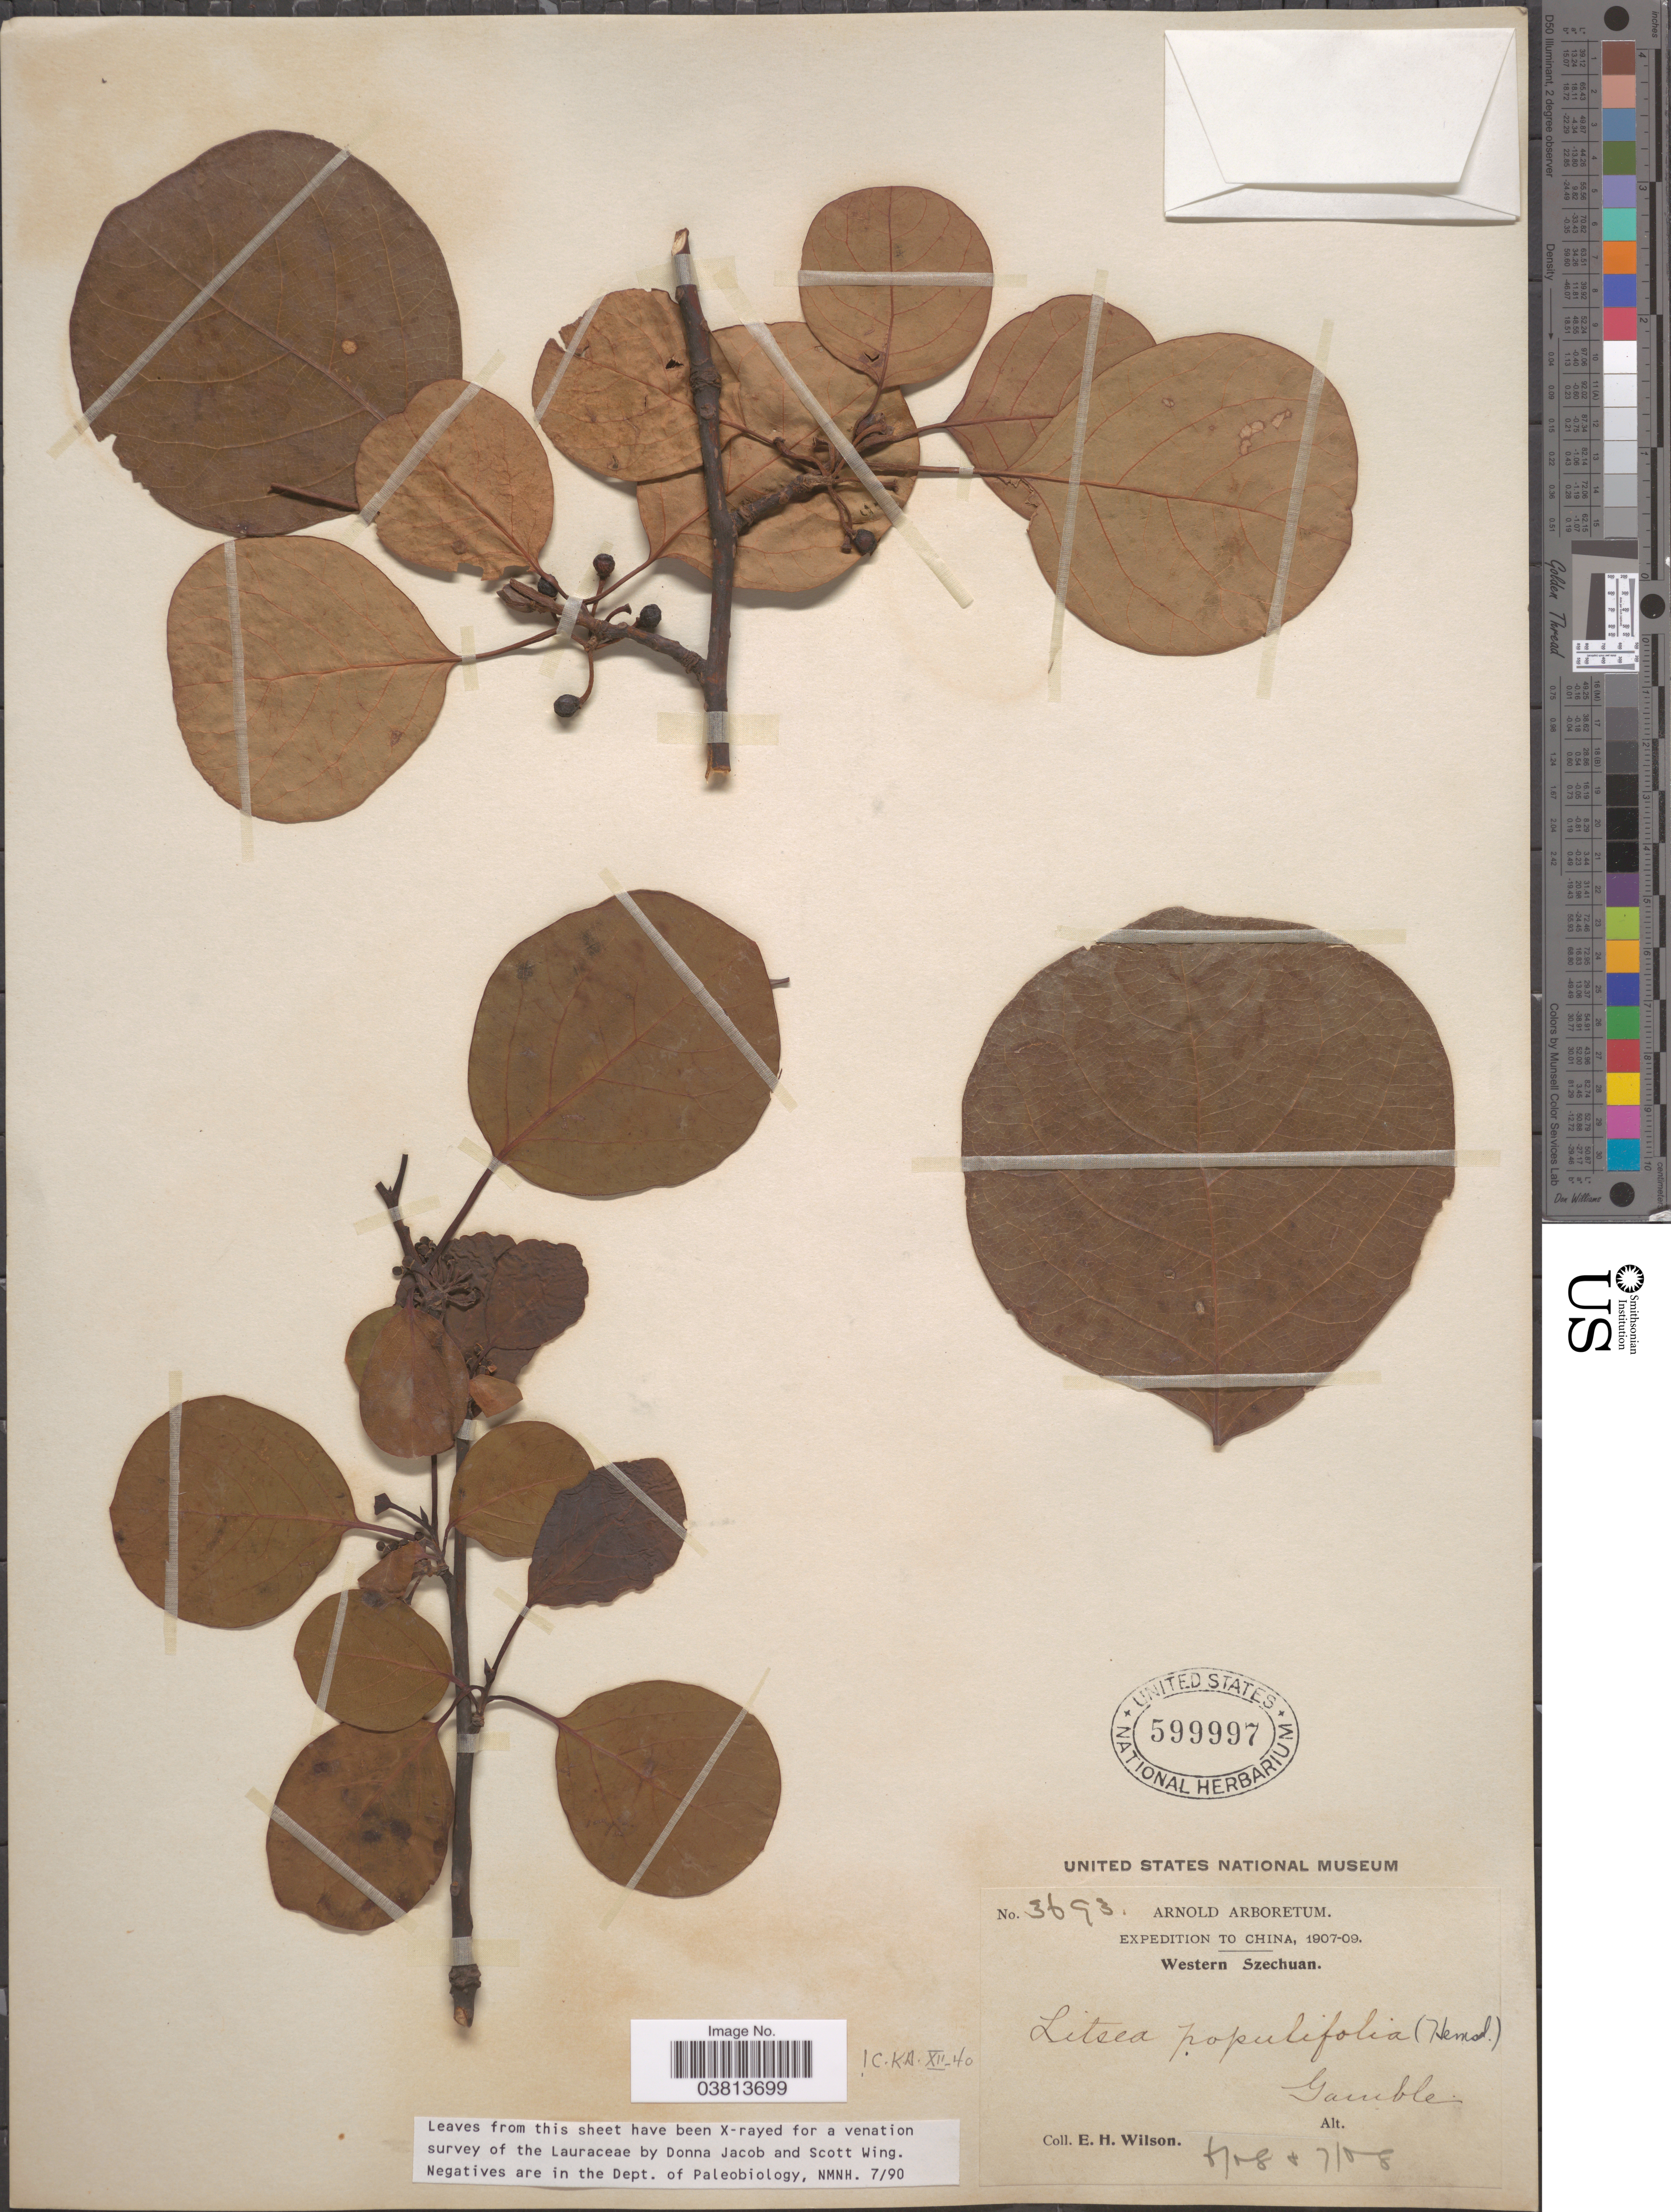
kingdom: Plantae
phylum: Tracheophyta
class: Magnoliopsida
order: Laurales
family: Lauraceae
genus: Litsea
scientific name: Litsea populifolia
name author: (Hemsl.) Gamble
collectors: E. Wilson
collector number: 3693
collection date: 1908-06/1908-07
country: China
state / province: Sichuan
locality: Western Szechuan.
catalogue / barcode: US 599997